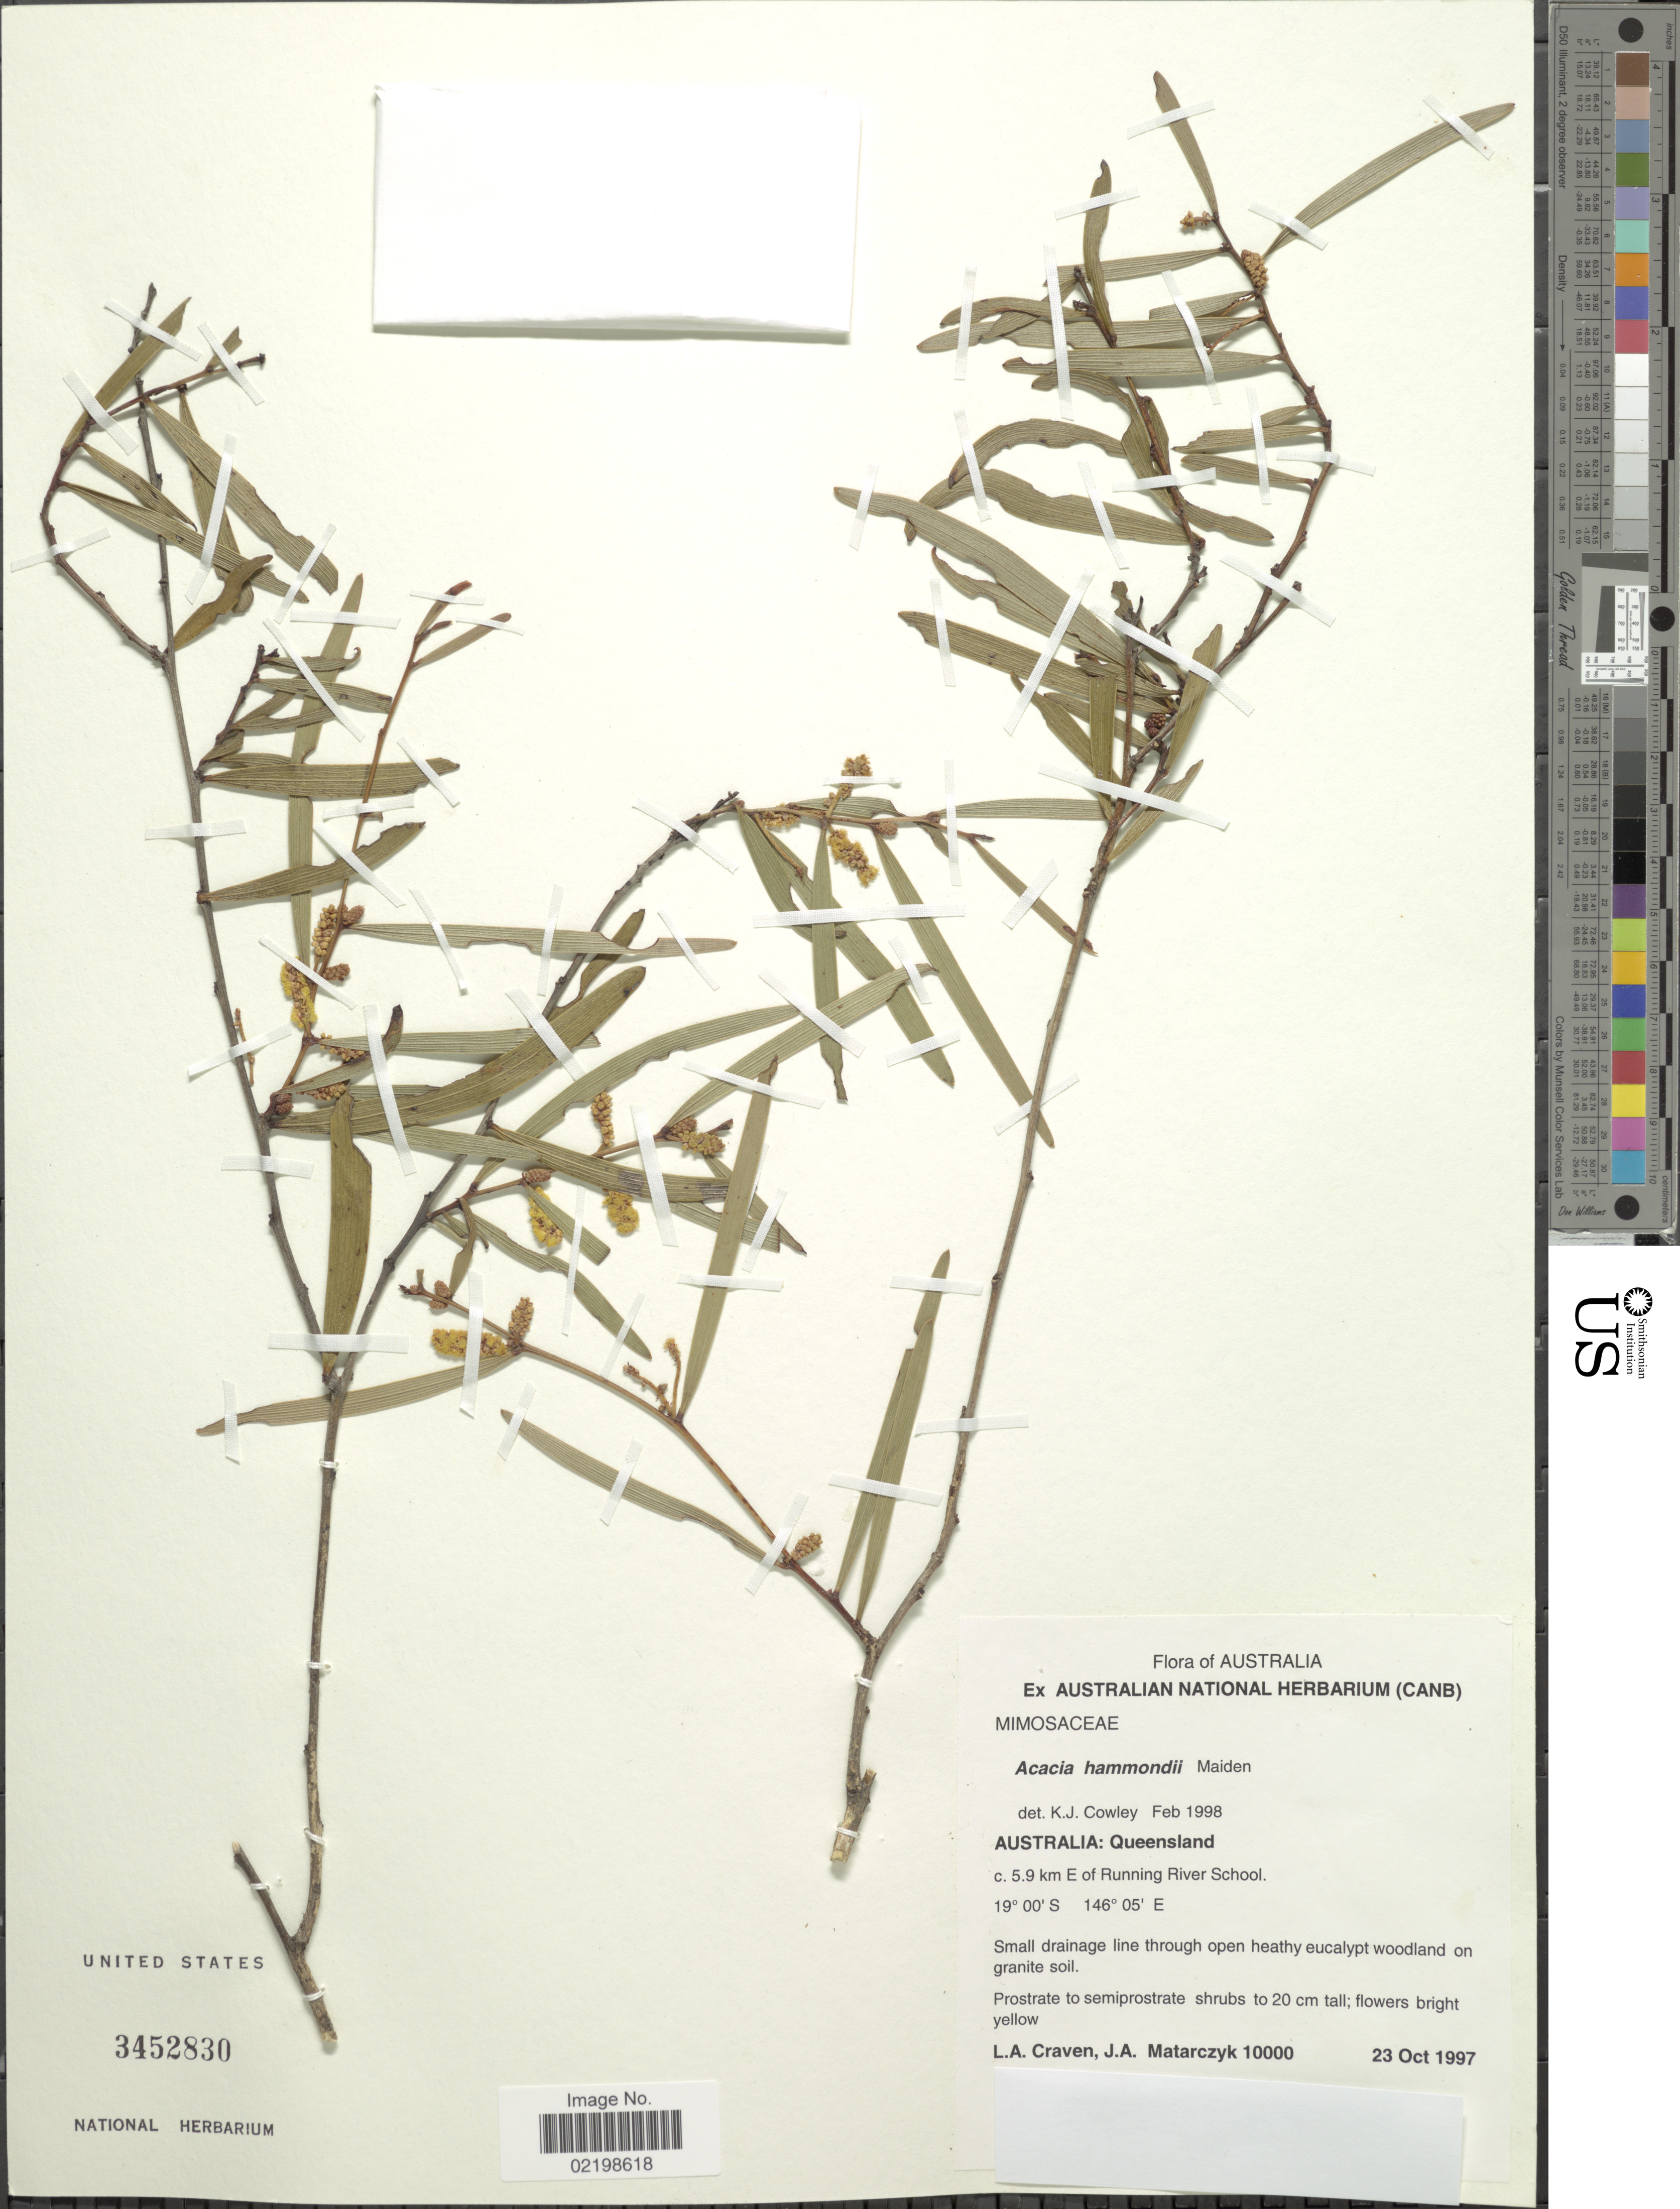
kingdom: Plantae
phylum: Tracheophyta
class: Magnoliopsida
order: Fabales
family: Fabaceae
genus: Acacia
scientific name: Acacia hammondii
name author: Maiden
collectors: L. A. Craven & J. Matarczyk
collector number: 10000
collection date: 1997-10-23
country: Australia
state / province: Queensland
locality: C. 5.9 km E of Running River School.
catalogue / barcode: US 3452830